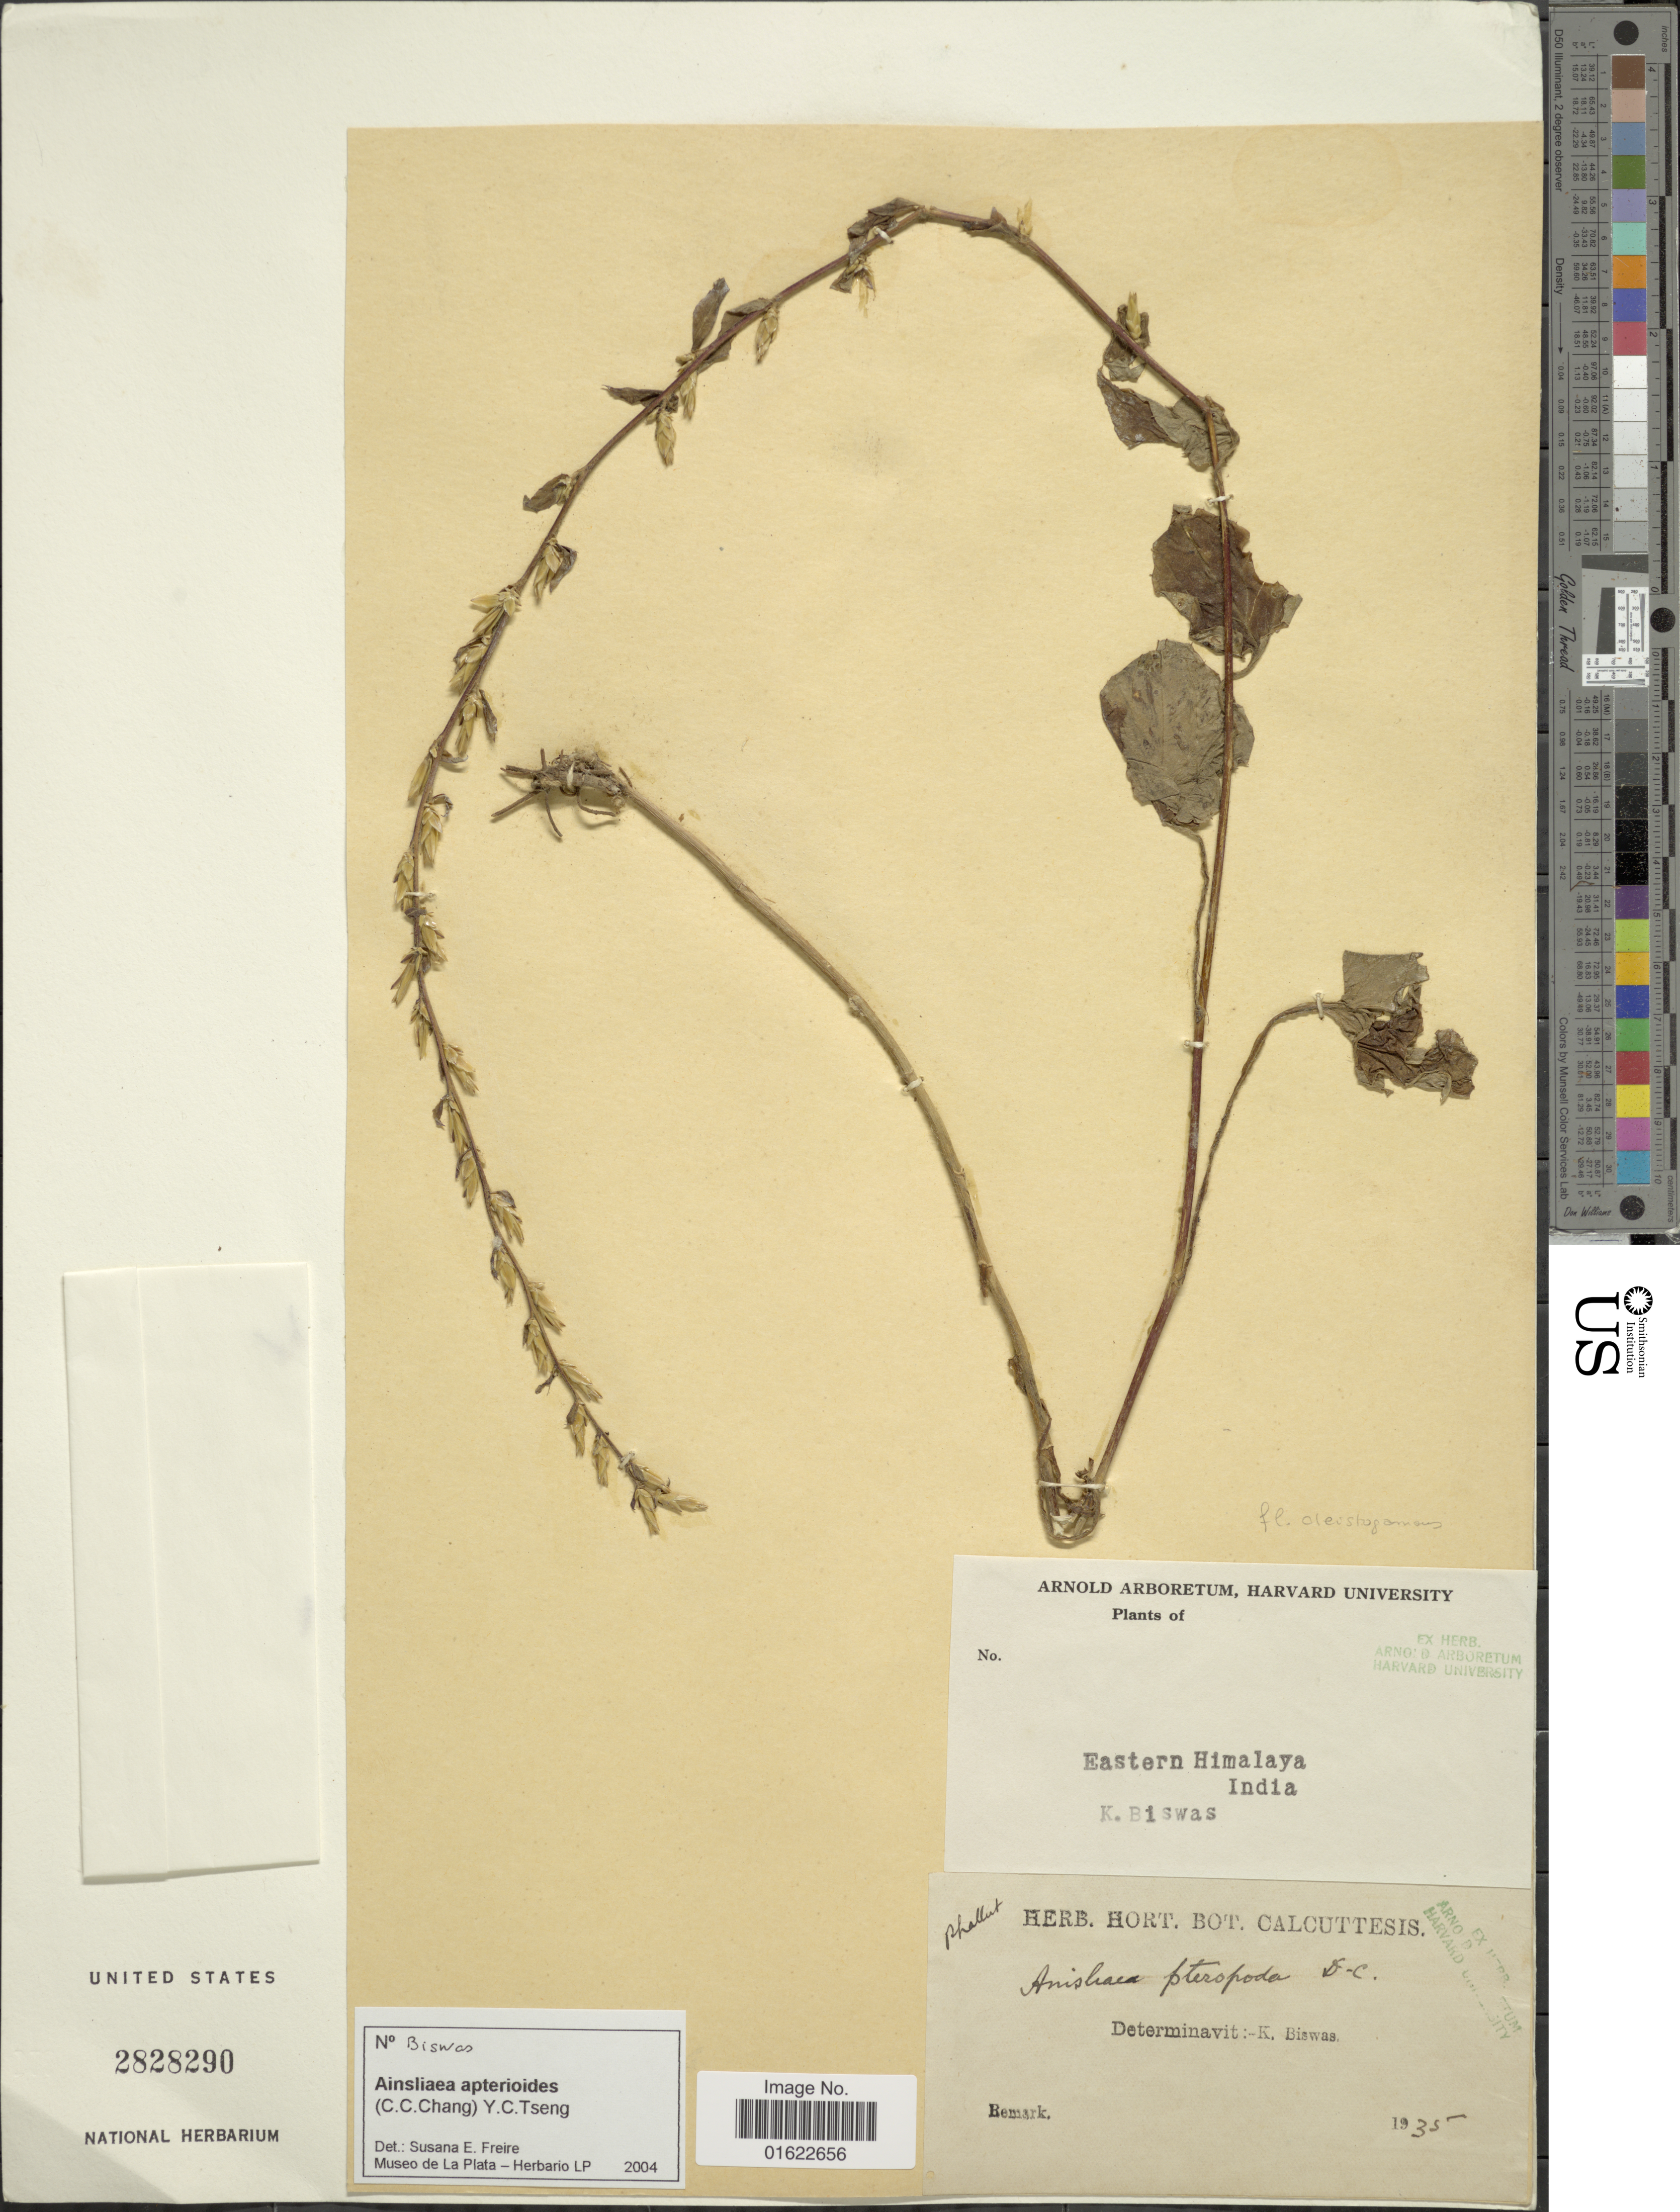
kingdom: Plantae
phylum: Tracheophyta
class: Magnoliopsida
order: Asterales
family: Asteraceae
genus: Ainsliaea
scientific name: Ainsliaea apteroides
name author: (C.C. Chang) Y.C. Tseng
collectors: K. Biswas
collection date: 1935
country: India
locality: Eastern Himalaya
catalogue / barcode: US 2828290